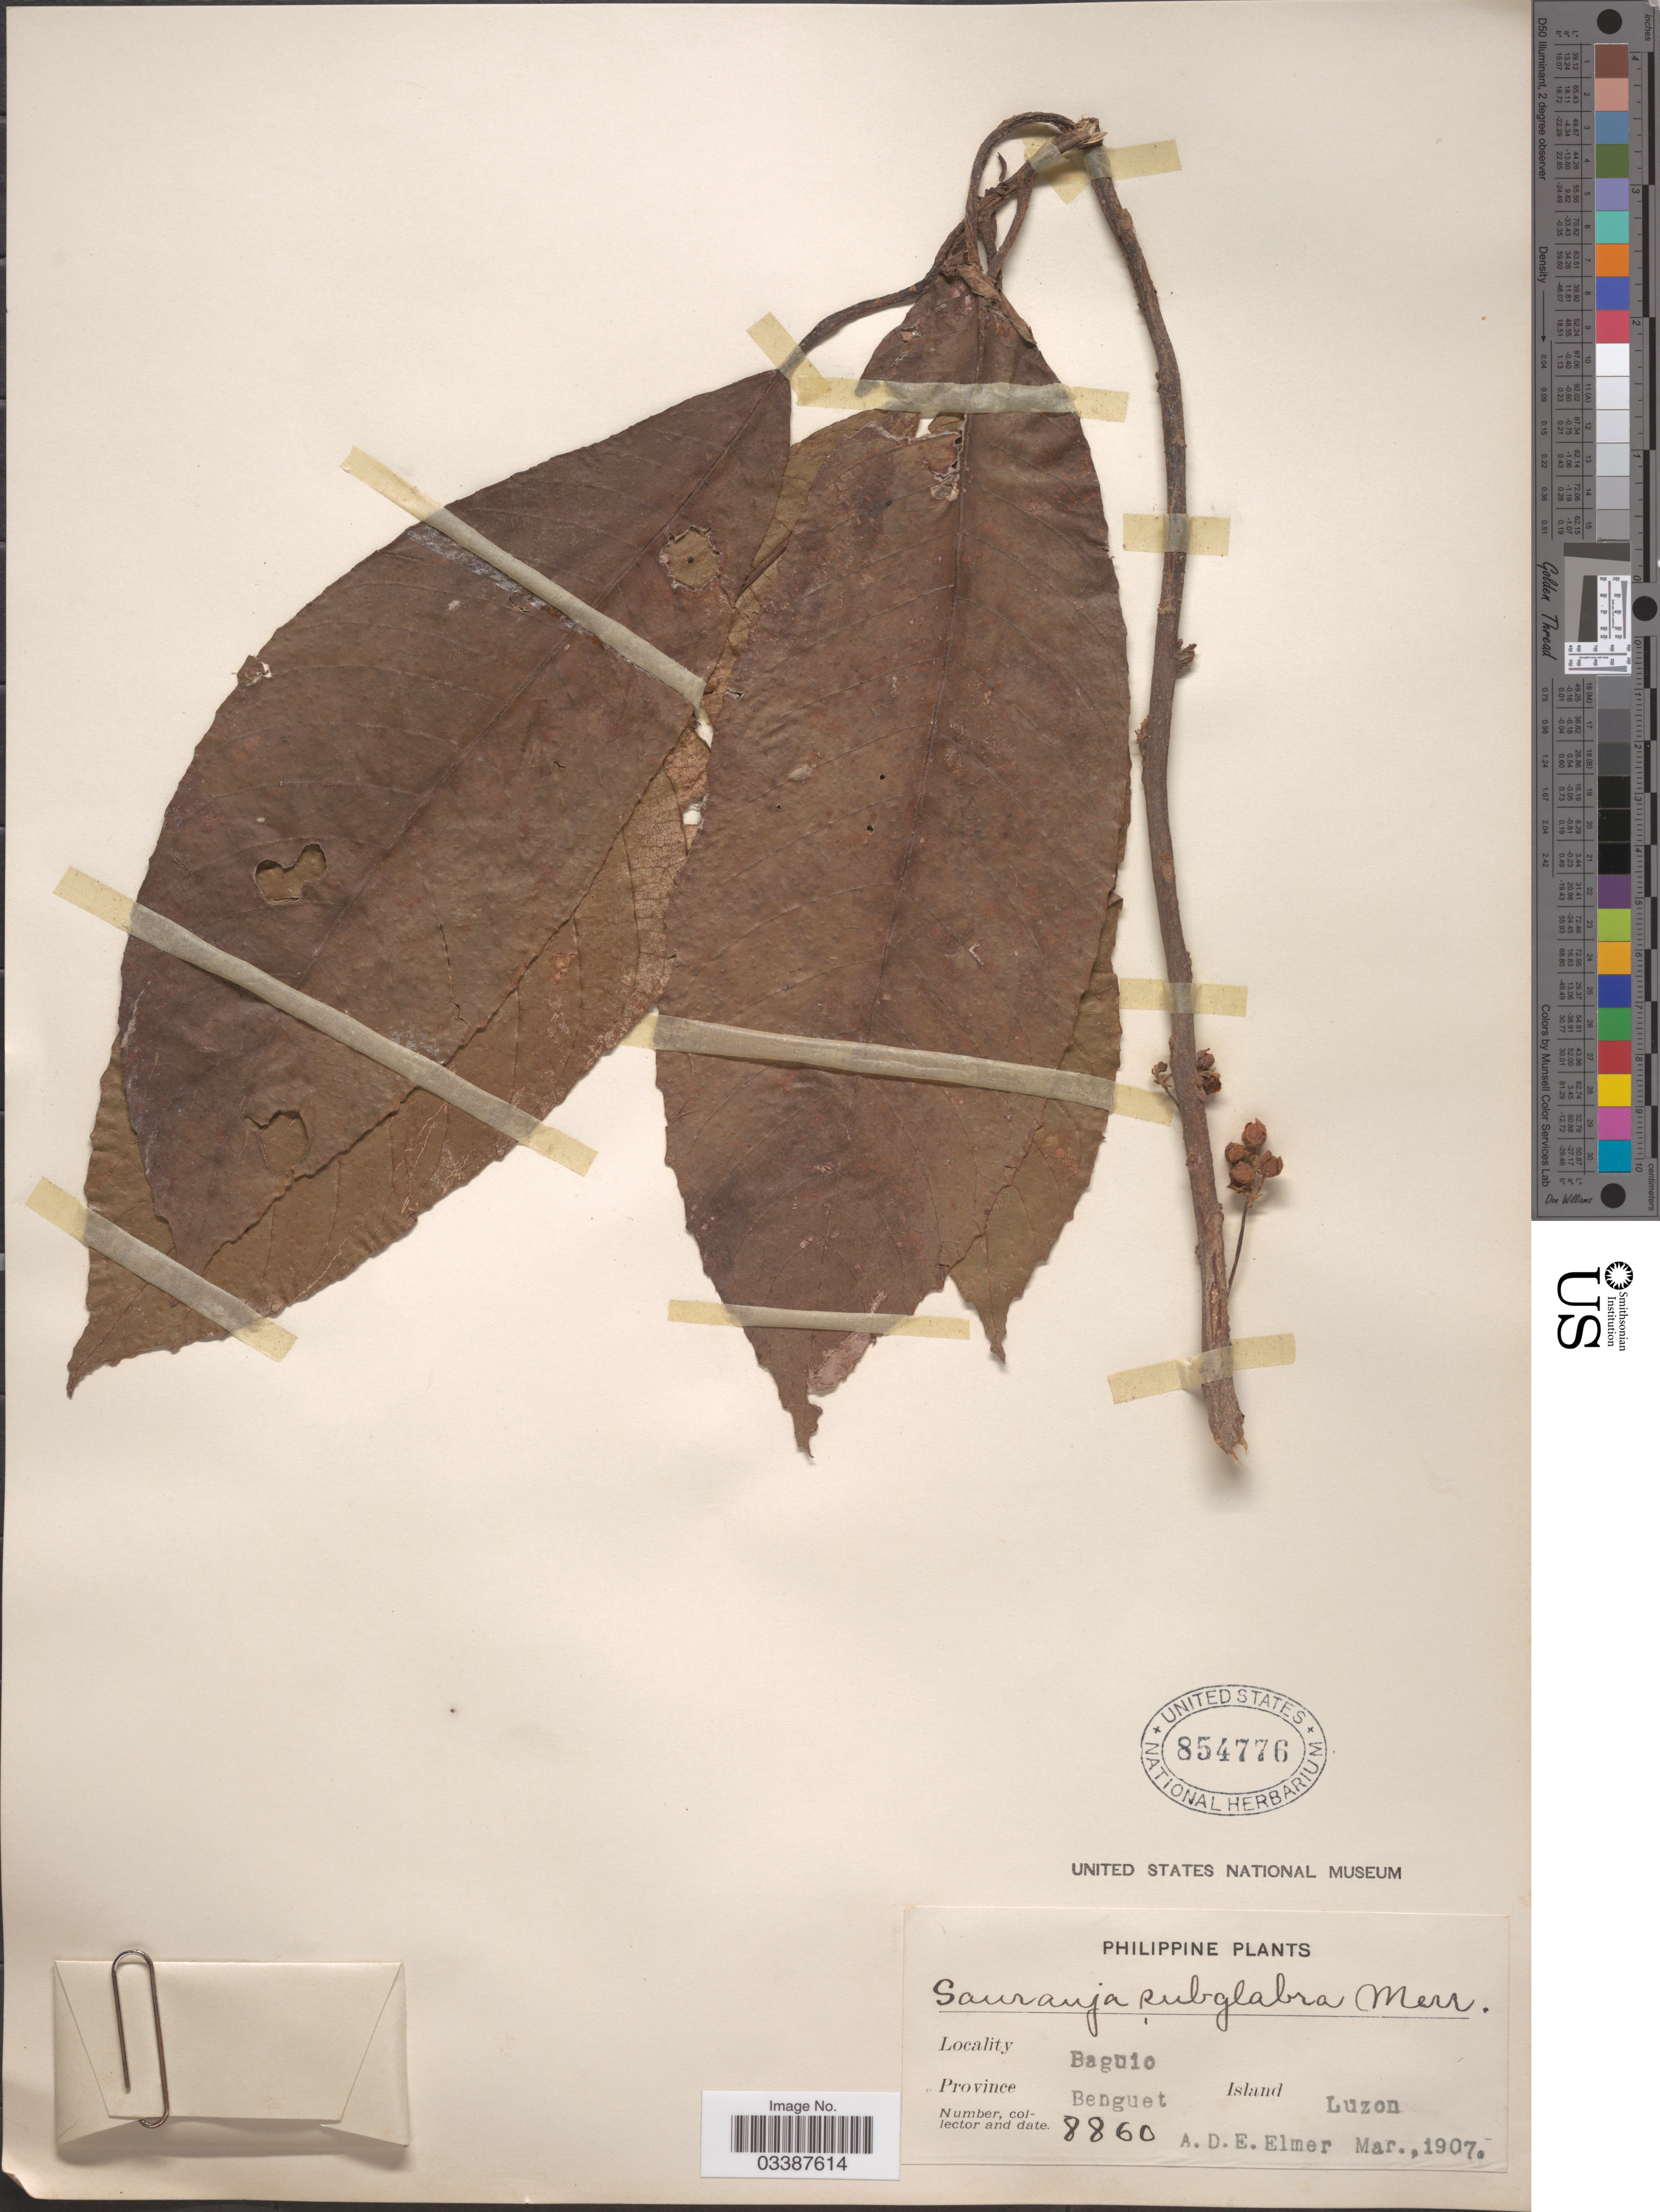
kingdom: Plantae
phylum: Tracheophyta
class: Magnoliopsida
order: Ericales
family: Actinidiaceae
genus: Saurauia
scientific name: Saurauia polysperma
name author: Merr.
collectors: A. D. E. Elmer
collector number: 8860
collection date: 1907-03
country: Philippines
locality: Baguio, Province Benguet, Island Luzon.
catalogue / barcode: US 854776